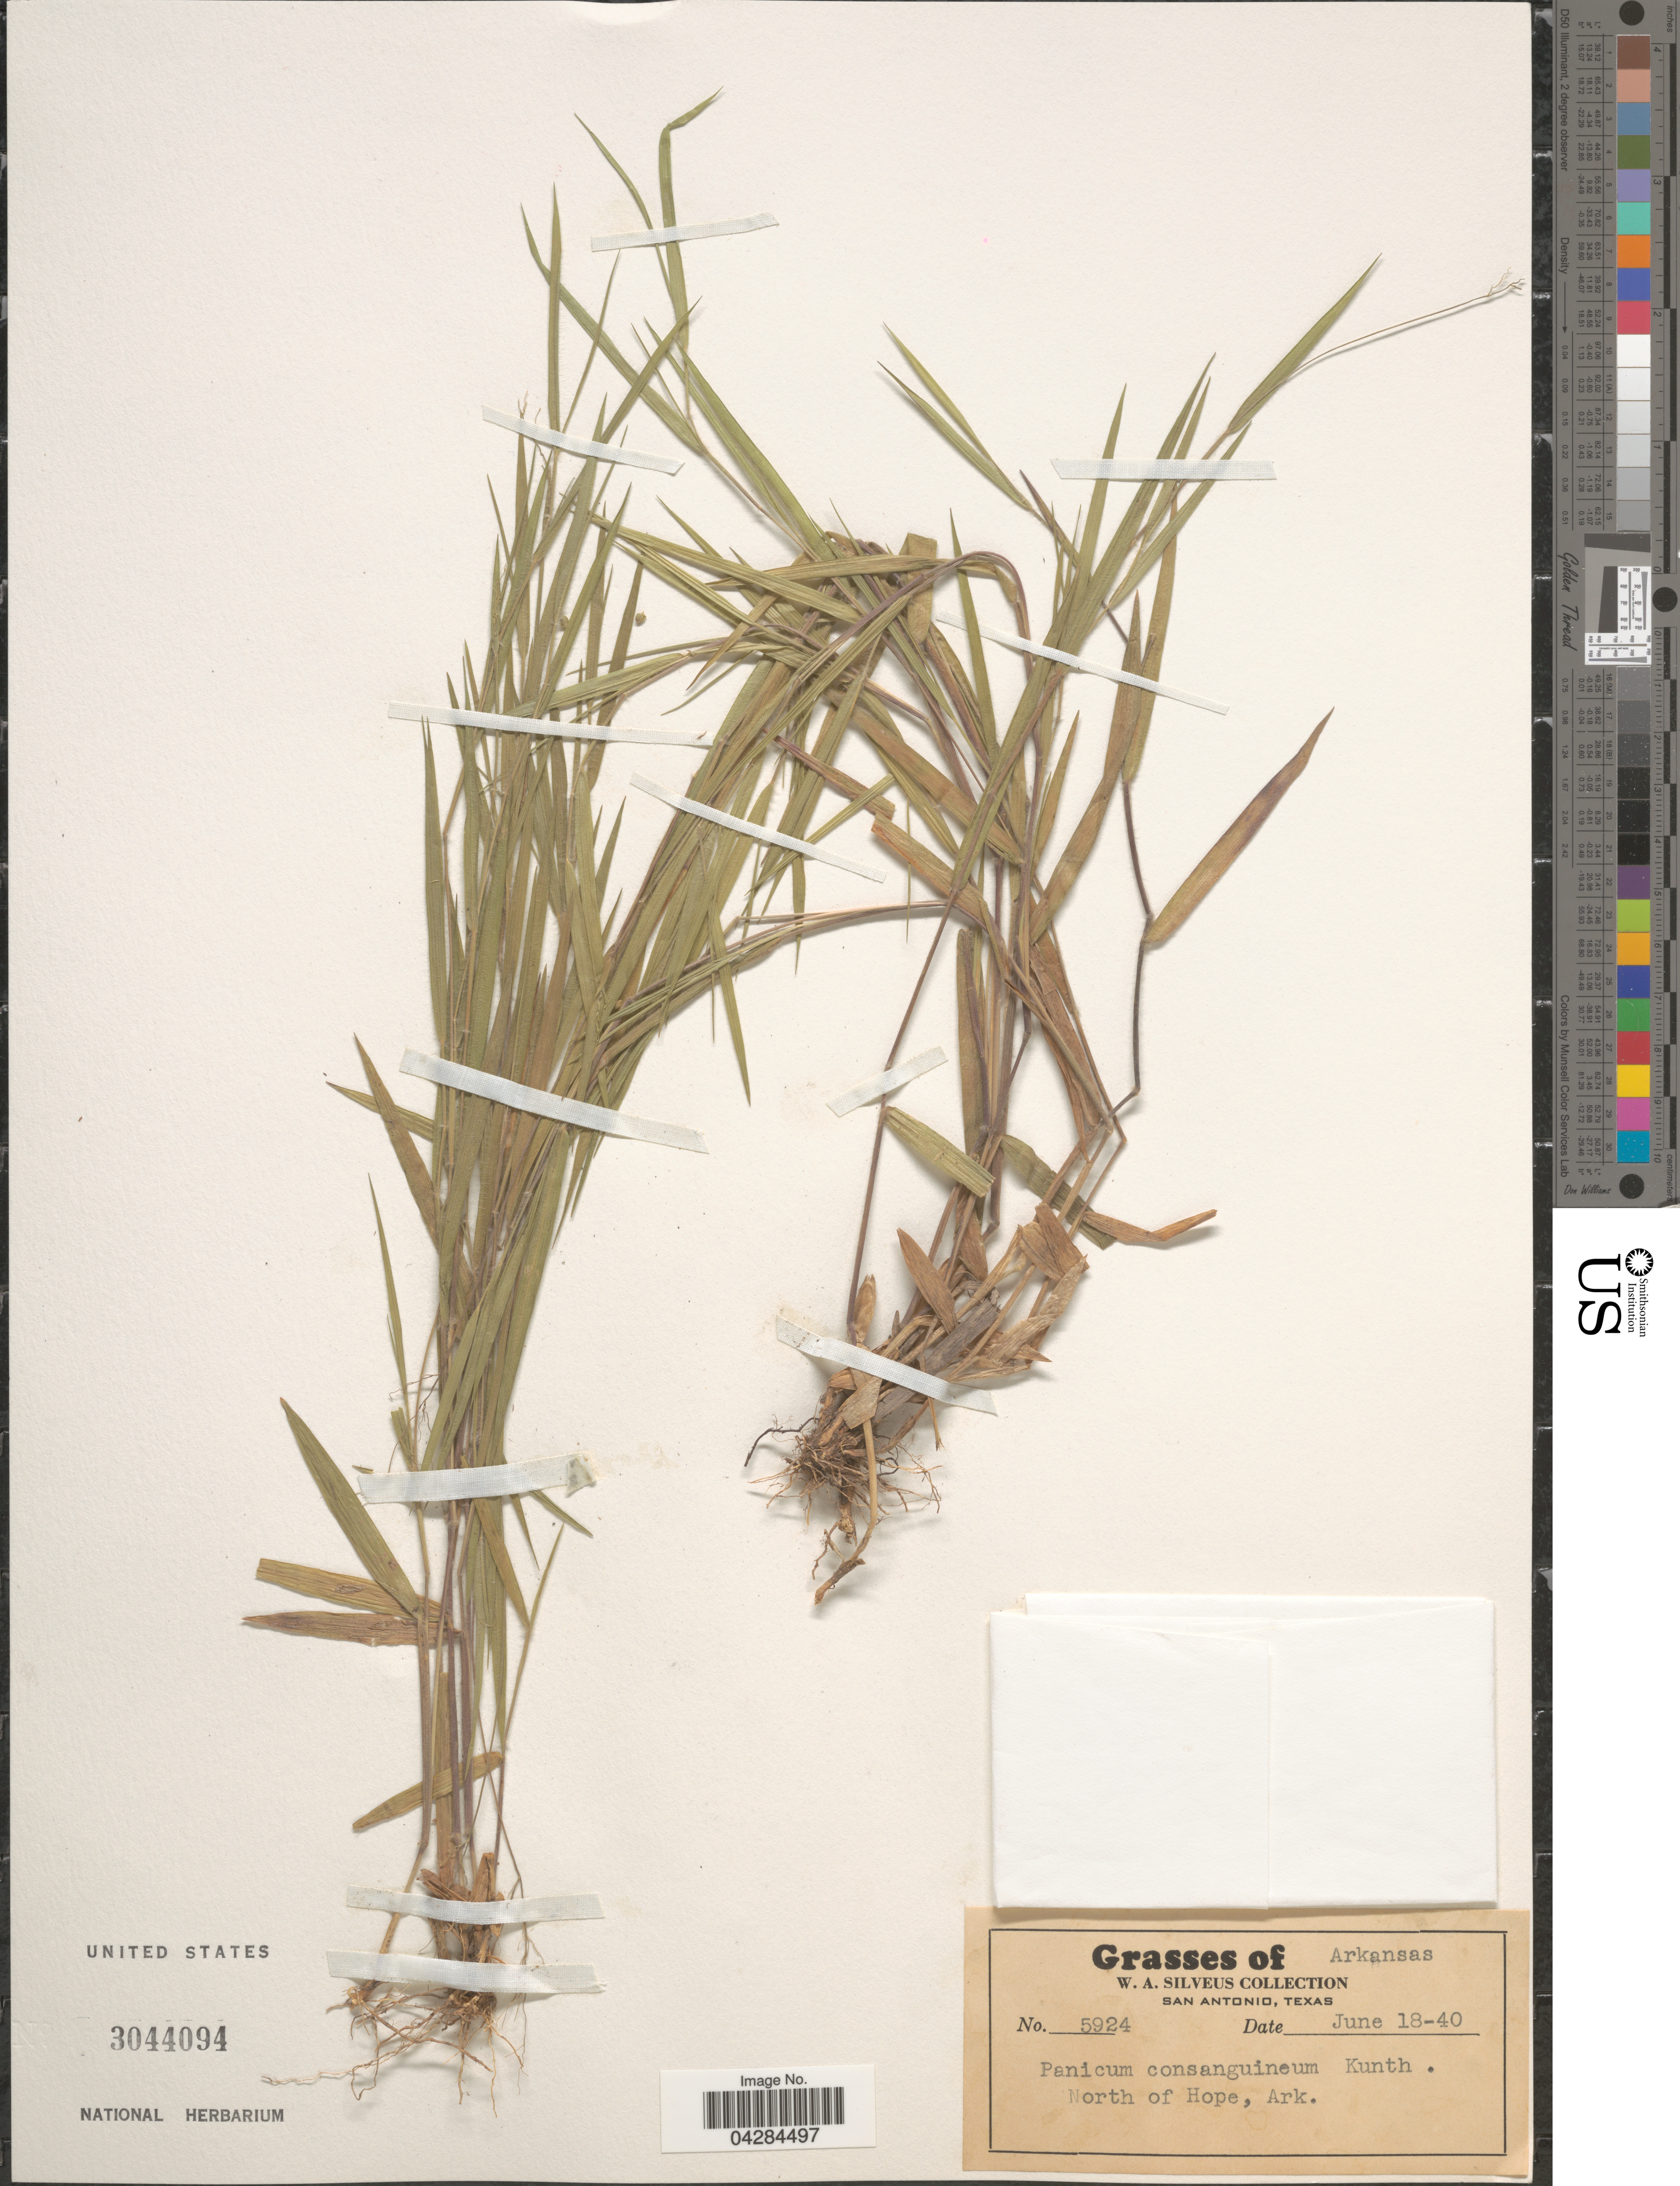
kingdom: Plantae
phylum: Tracheophyta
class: Liliopsida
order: Poales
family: Poaceae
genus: Dichanthelium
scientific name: Dichanthelium ovale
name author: (Elliott) Gould & C.A. Clark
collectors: W. Silveus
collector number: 5924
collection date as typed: Transcribed d/m/y: 18/6/40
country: United States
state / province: Arkansas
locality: North of Hope.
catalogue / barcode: US 3044094